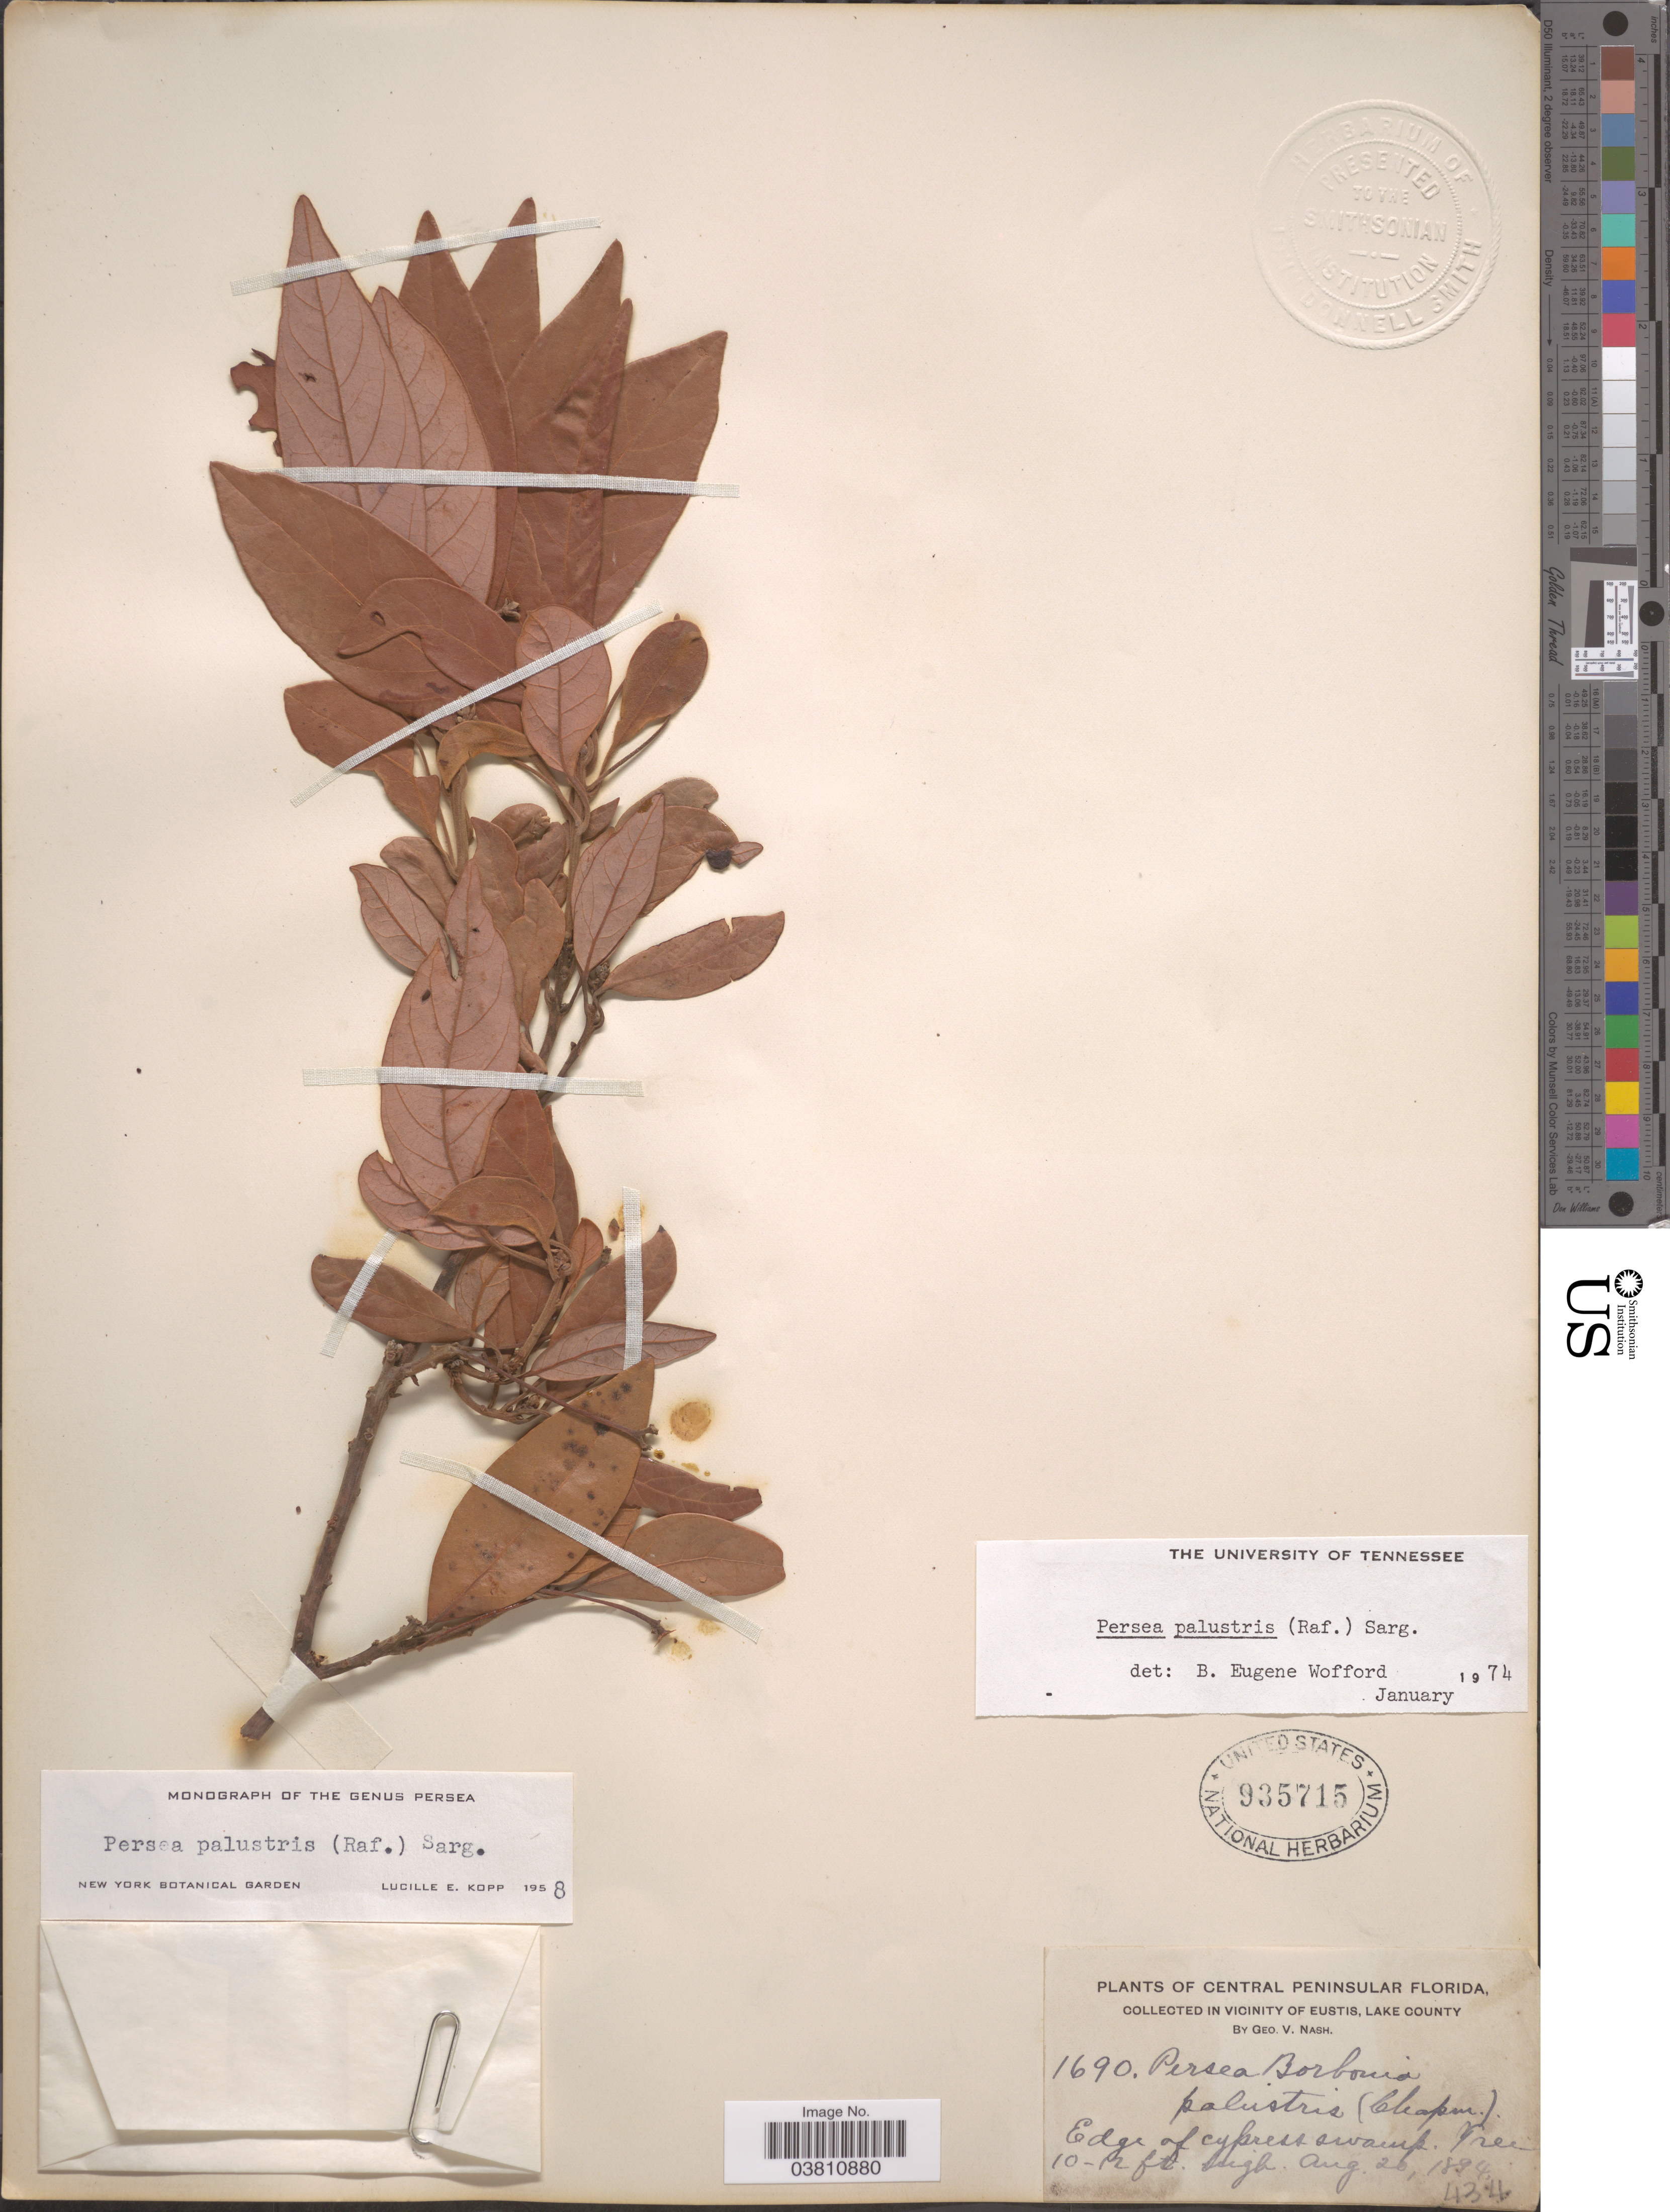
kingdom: Plantae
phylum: Tracheophyta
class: Magnoliopsida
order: Laurales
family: Lauraceae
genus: Persea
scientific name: Persea palustris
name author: (Raf.) Sarg.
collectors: G. V. Nash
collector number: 1690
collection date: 1894-08-20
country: United States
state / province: Florida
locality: Central Peninsular Florida. In vicinity of Eustis, Lake County.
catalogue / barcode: US 935715